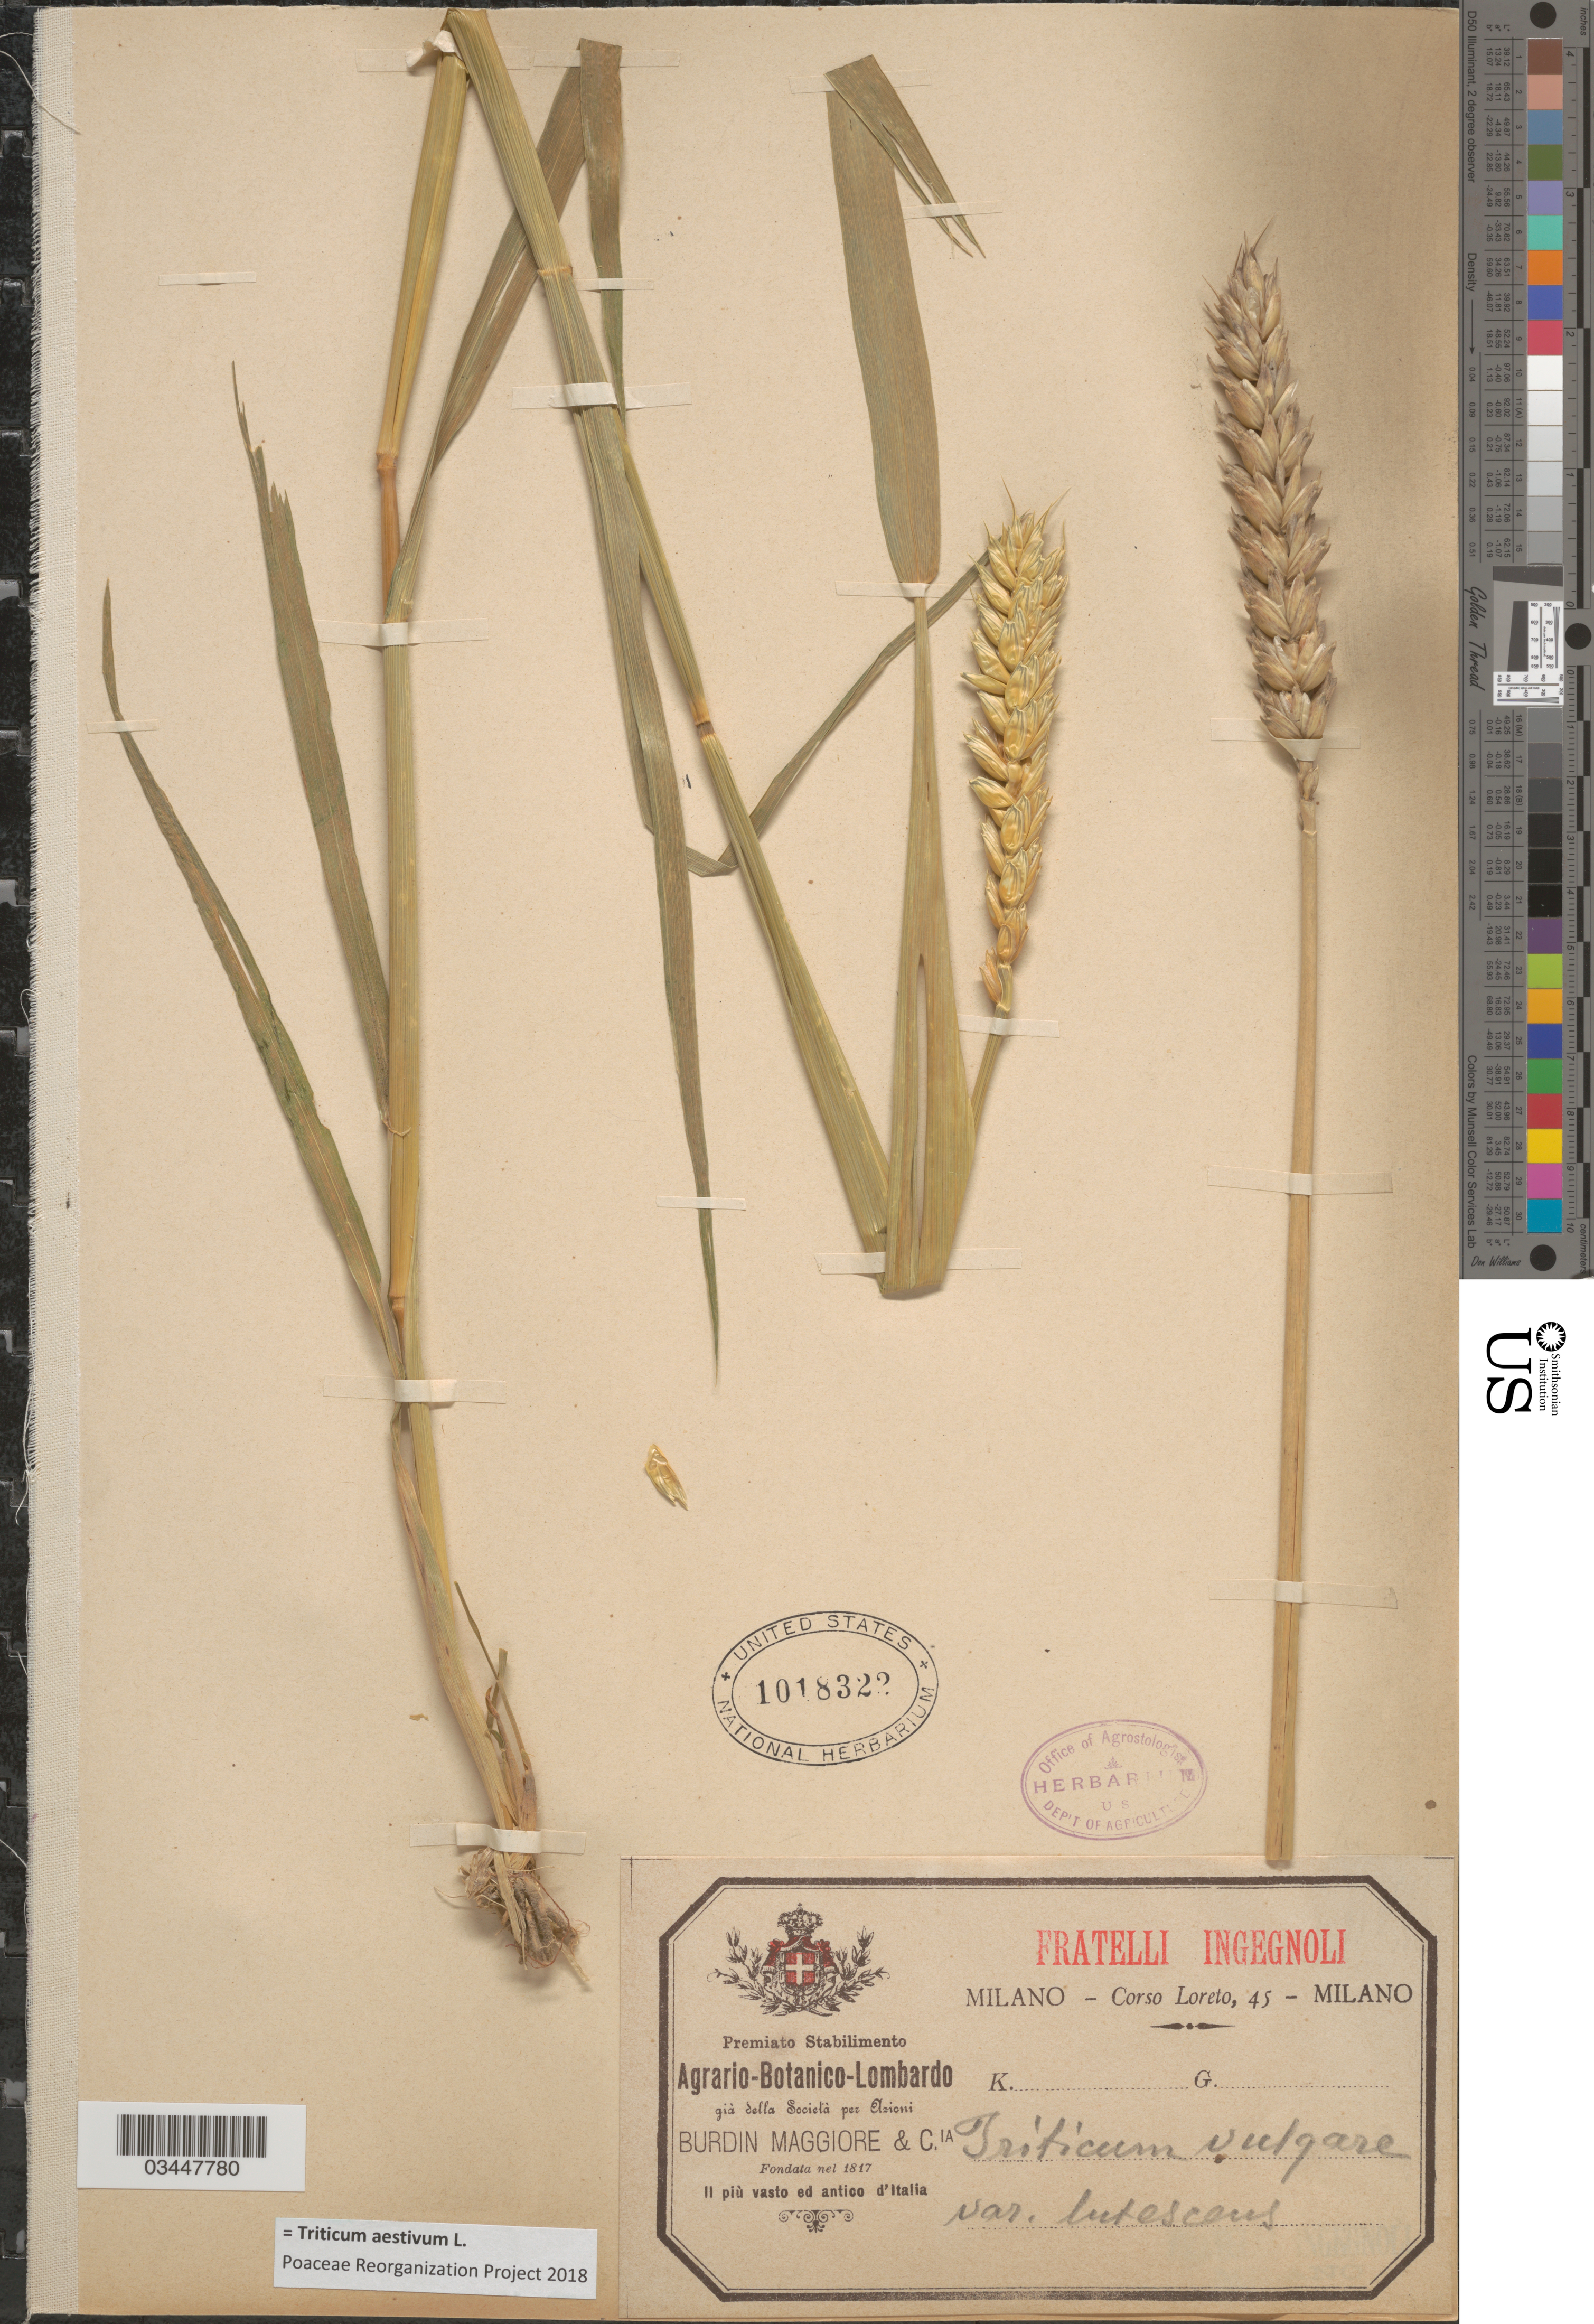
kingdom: Plantae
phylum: Tracheophyta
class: Liliopsida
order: Poales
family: Poaceae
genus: Triticum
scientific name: Triticum aestivum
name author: L.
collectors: Loreto, C.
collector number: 45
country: Italy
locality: Il più vasto ed antico d'Italia.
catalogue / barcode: US 1018322